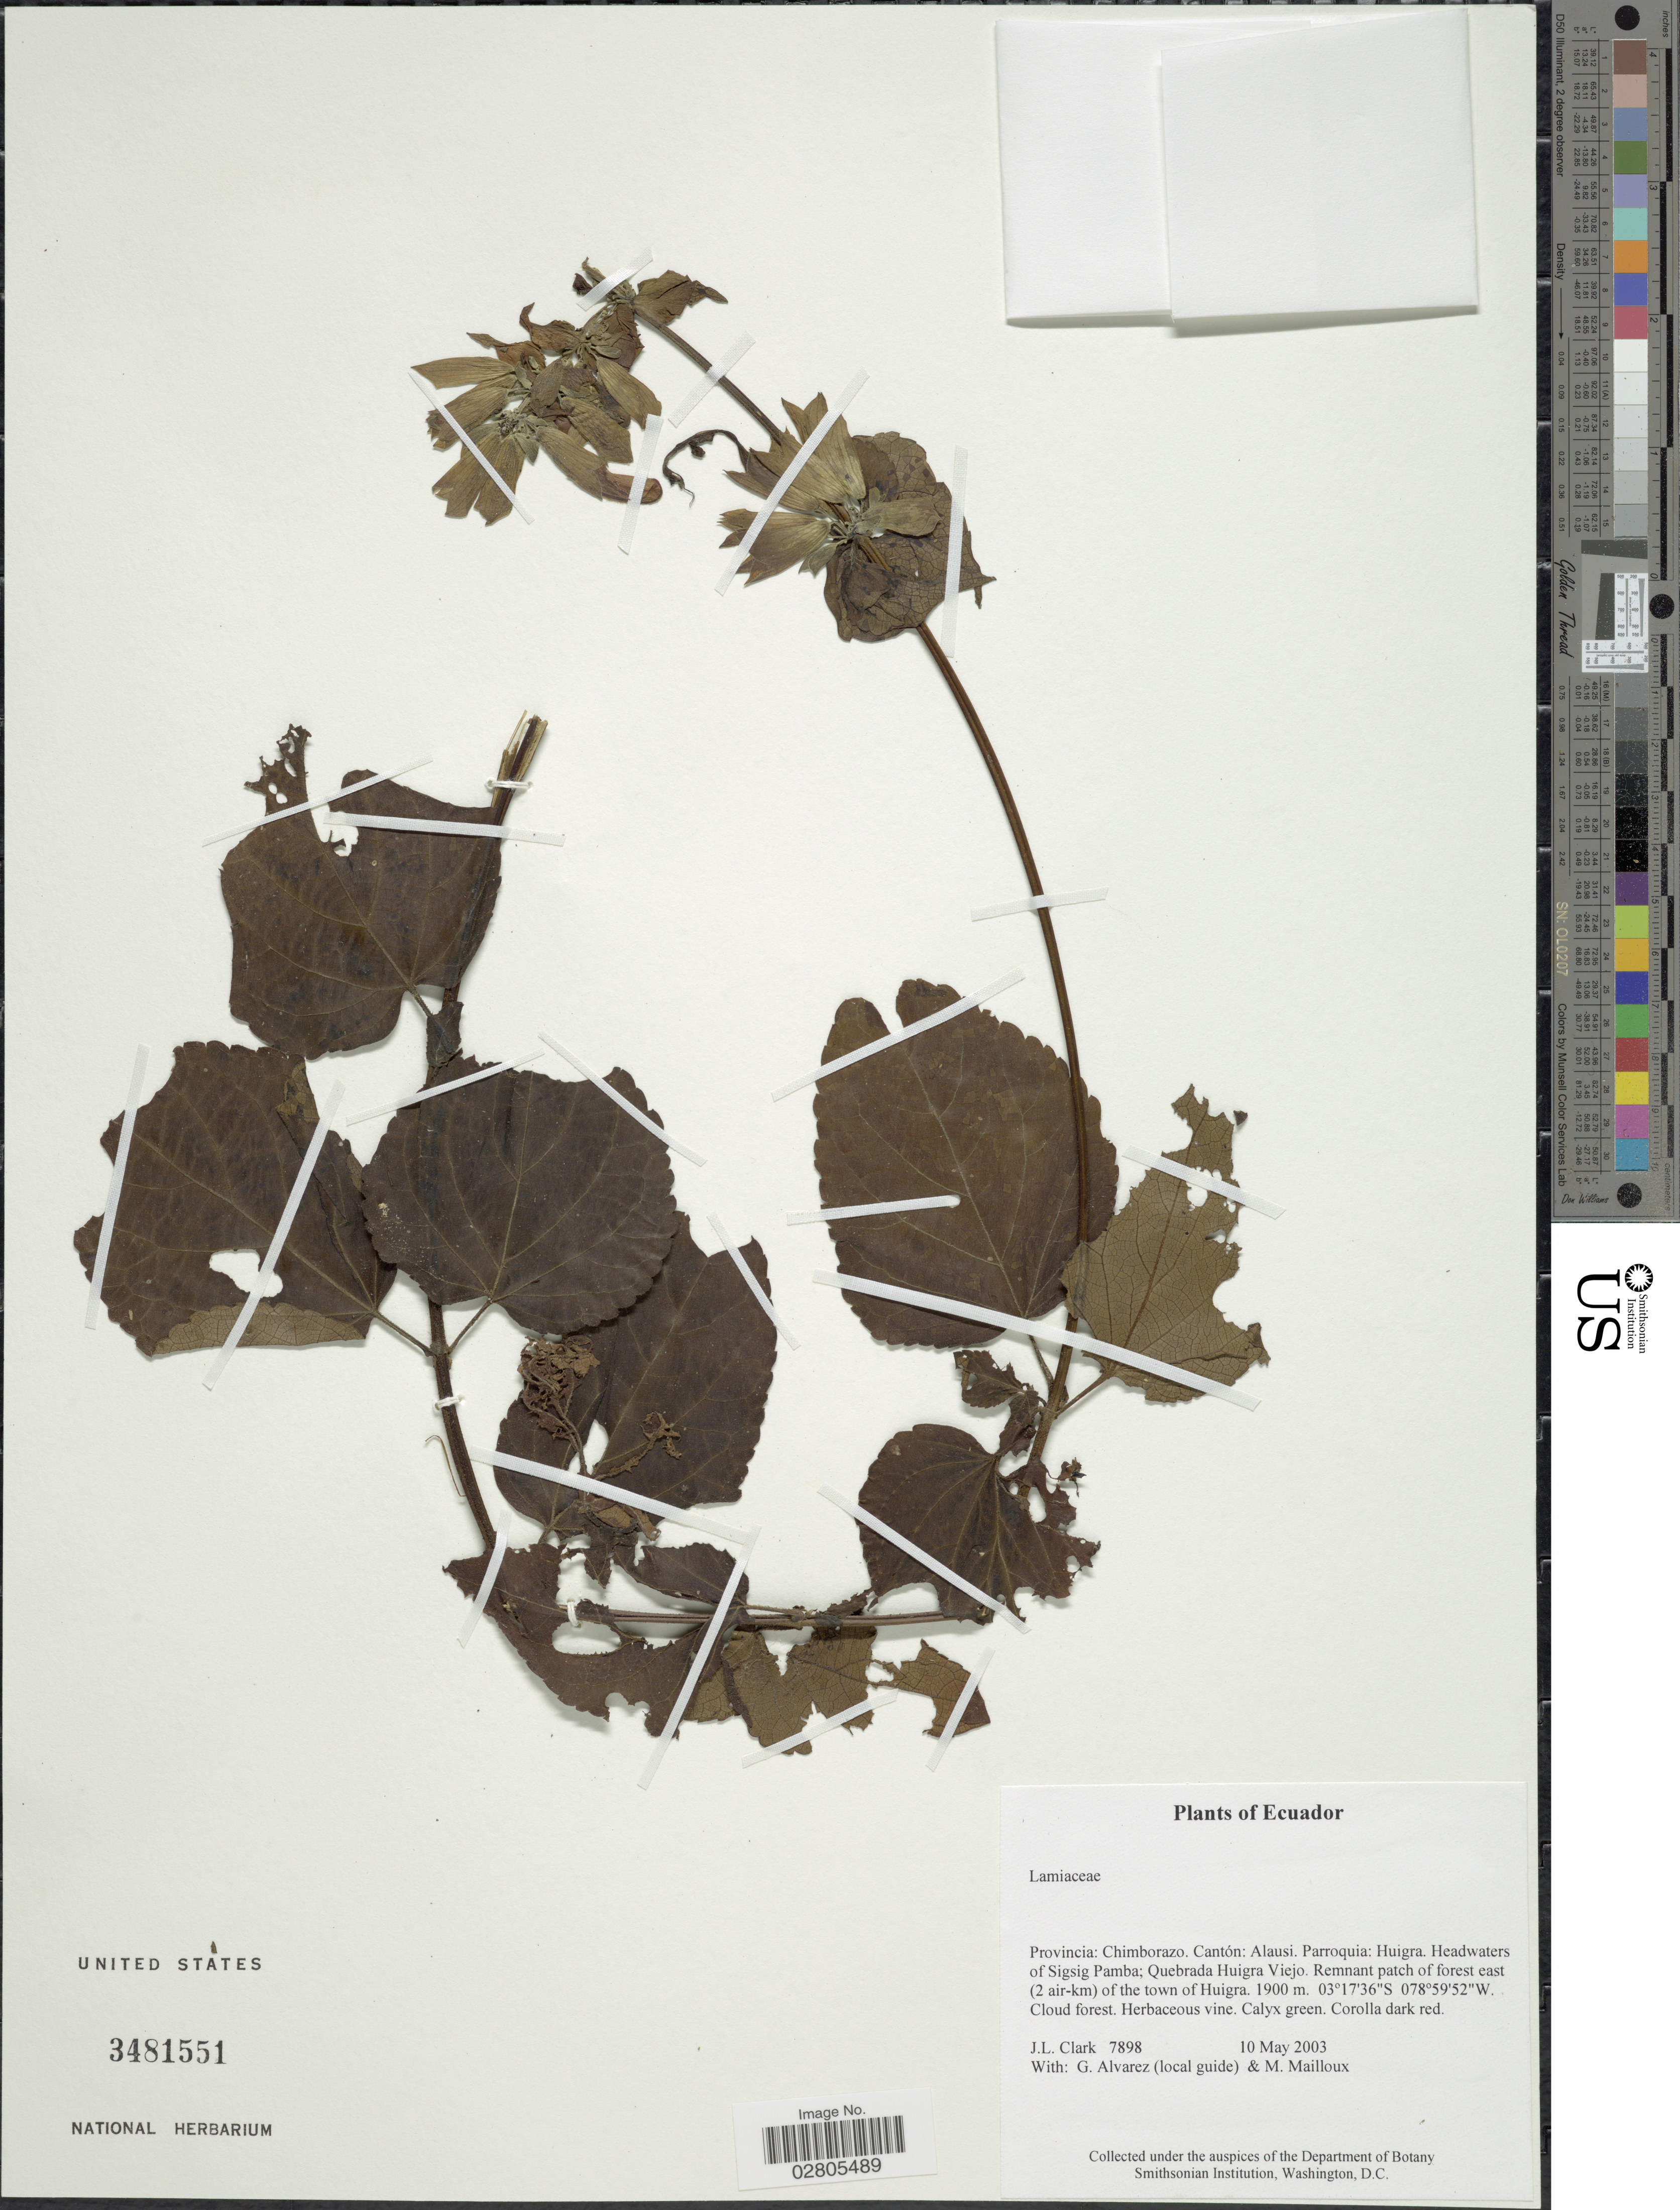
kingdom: Plantae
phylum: Tracheophyta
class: Magnoliopsida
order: Lamiales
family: Lamiaceae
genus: Salvia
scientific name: Salvia sp.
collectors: J. L. Clark, G. Alvarez (local guide) & M. Mailloux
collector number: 7898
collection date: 2003-05-10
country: Ecuador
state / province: Chimborazo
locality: Provincia: Chimborazo, Cantón: Alausi. Parroquia: Huigra. Headwaters of Sigsig Pamba; Quebrada Huigra Viejo. Remant patch of forest east (2 air-km) of the town of Huigra.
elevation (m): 1900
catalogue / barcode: US 3481551